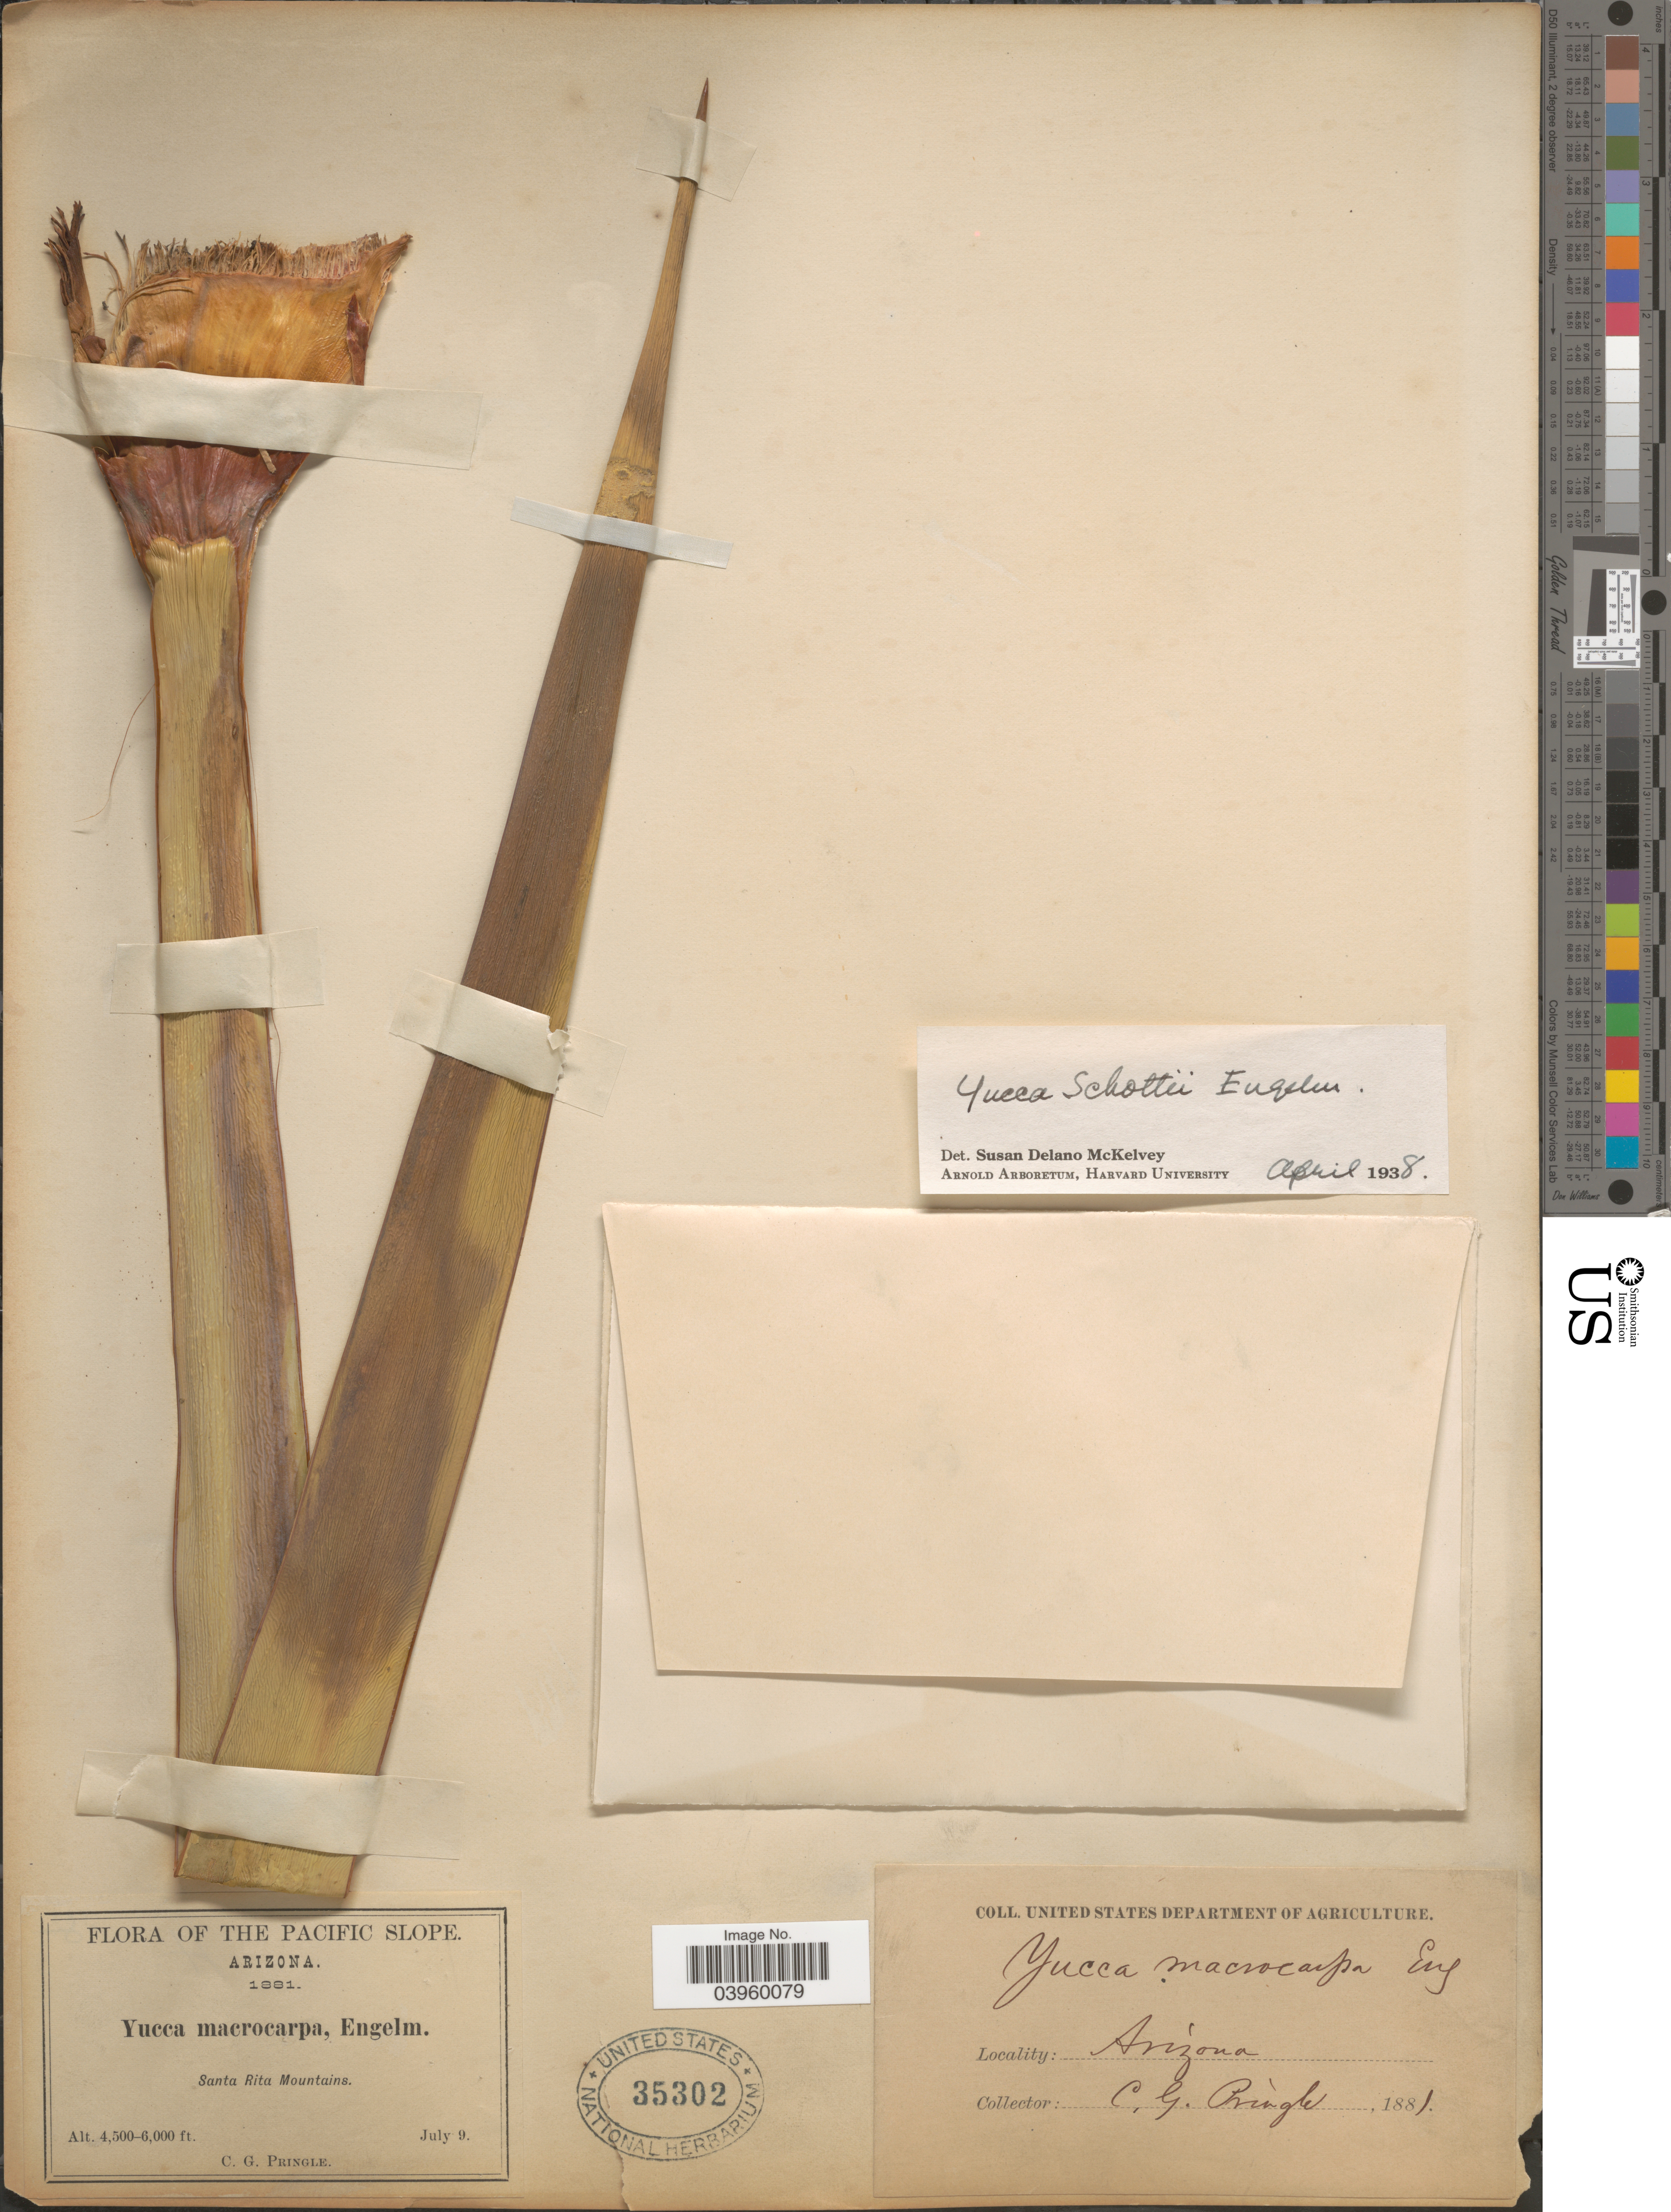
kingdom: Plantae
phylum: Tracheophyta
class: Liliopsida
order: Asparagales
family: Asparagaceae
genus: Yucca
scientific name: Yucca schottii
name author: Engelm.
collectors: C. G. Pringle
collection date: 1881-07-09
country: United States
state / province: Arizona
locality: The Pacific Slope. Santa Rita Mountains.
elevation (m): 1372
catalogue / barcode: US 35302